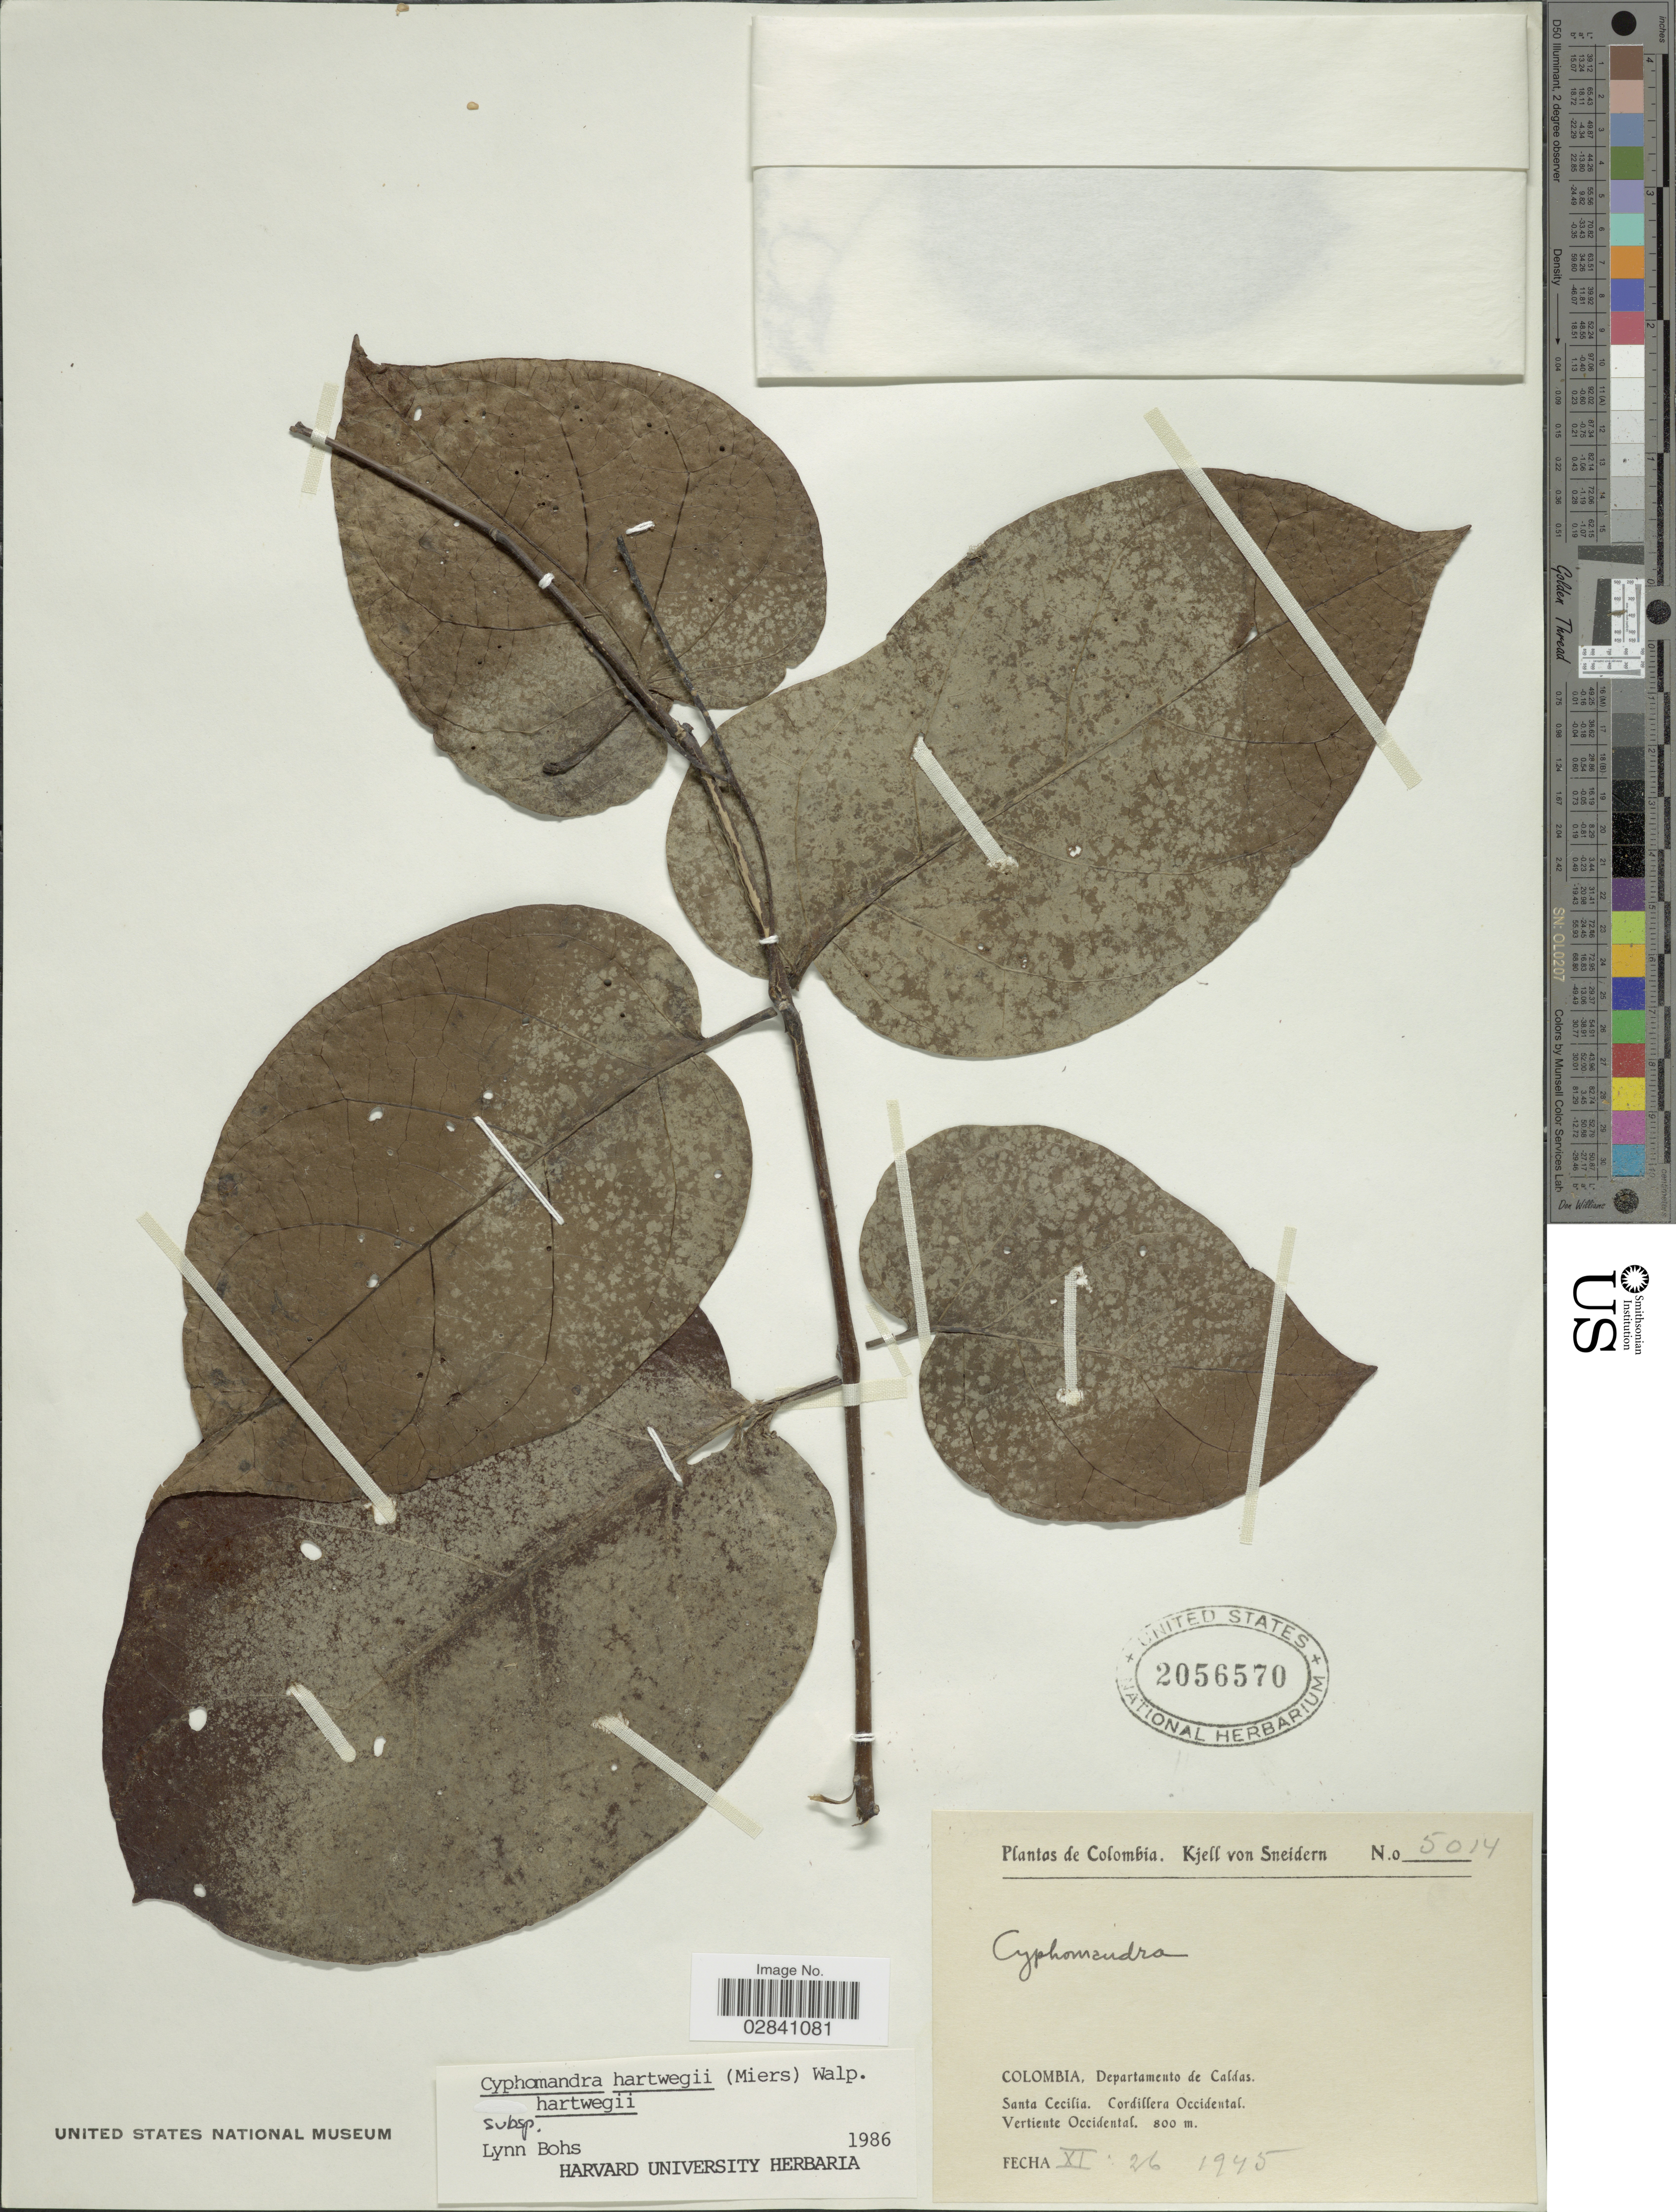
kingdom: Plantae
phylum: Tracheophyta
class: Magnoliopsida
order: Solanales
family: Solanaceae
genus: Cyphomandra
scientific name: Cyphomandra hartwegii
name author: (Miers) Sendtn. ex Walp.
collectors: K. von Sneidern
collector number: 5014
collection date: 1945-11-26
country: Colombia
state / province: Caldas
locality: Departamento de Caldas. Santa Cecilia. Cordillera Occidental. Vertiente Occidental.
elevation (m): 800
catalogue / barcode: US 2056570